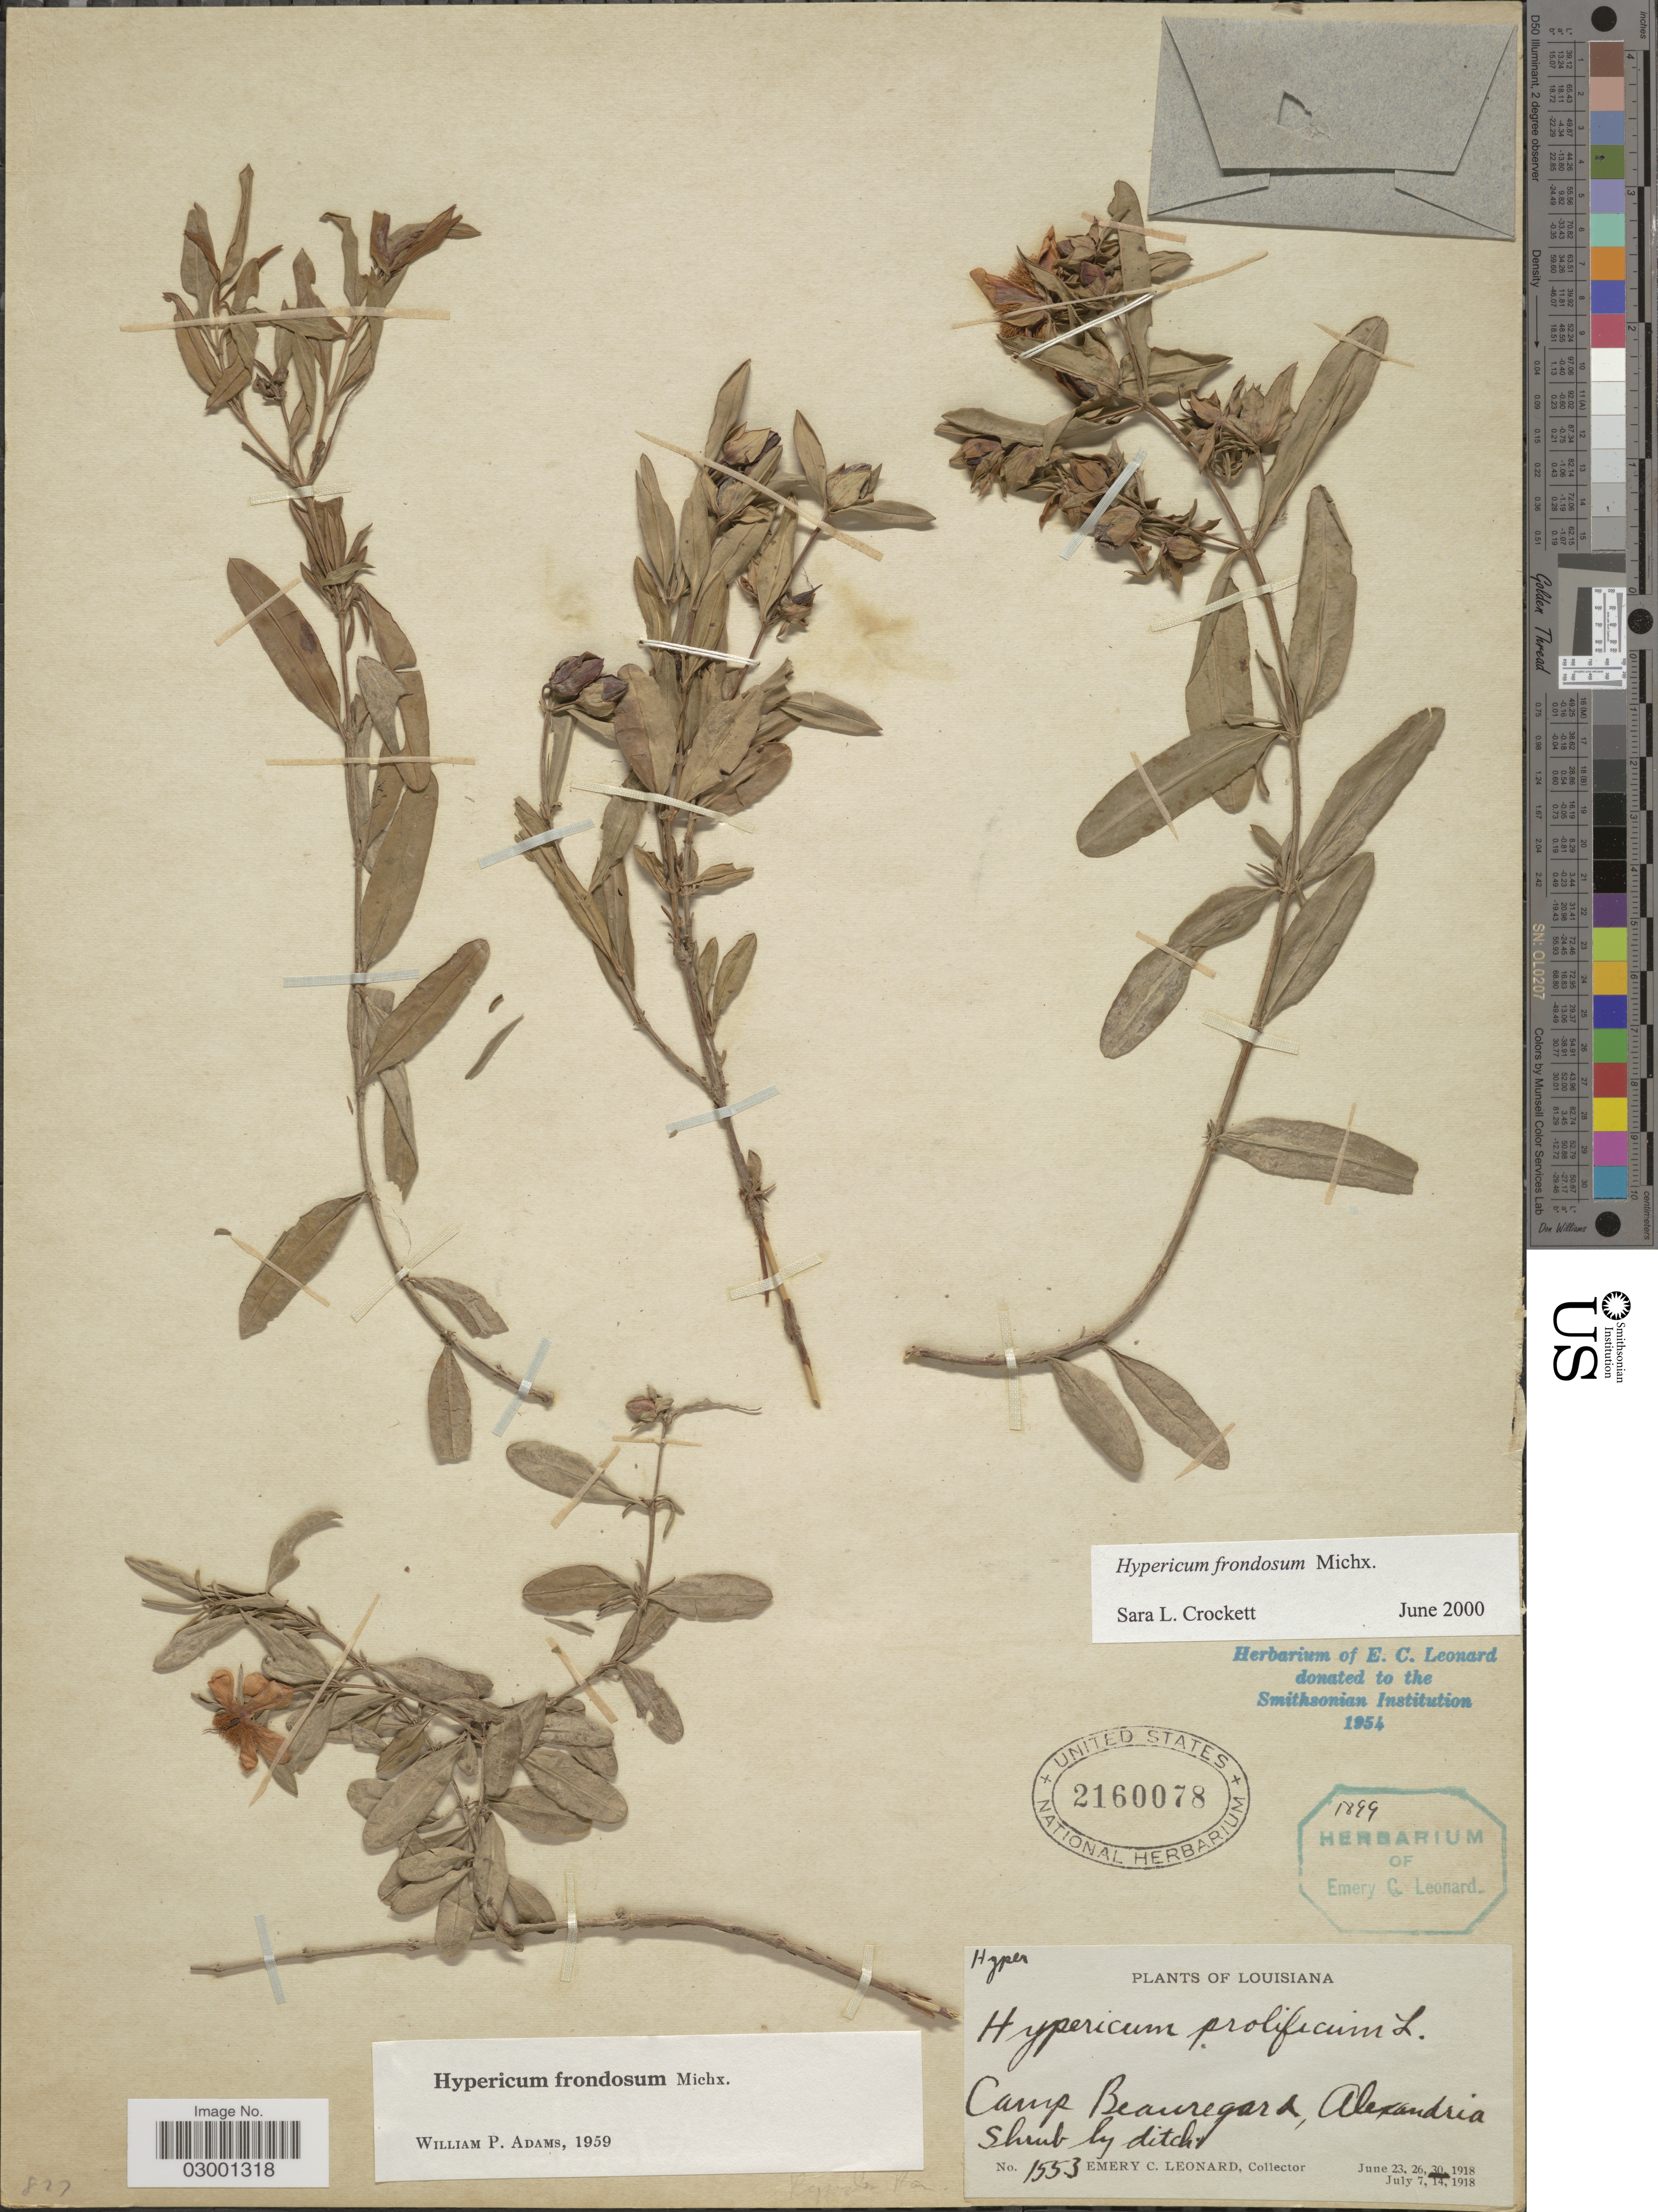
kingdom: Plantae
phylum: Tracheophyta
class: Magnoliopsida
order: Malpighiales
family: Hypericaceae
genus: Hypericum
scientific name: Hypericum frondosum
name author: Michx.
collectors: E. C. Leonard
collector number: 1553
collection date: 1918-06-30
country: United States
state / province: Louisiana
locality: Camp Beauregard, Alexandria.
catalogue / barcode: US 2160078